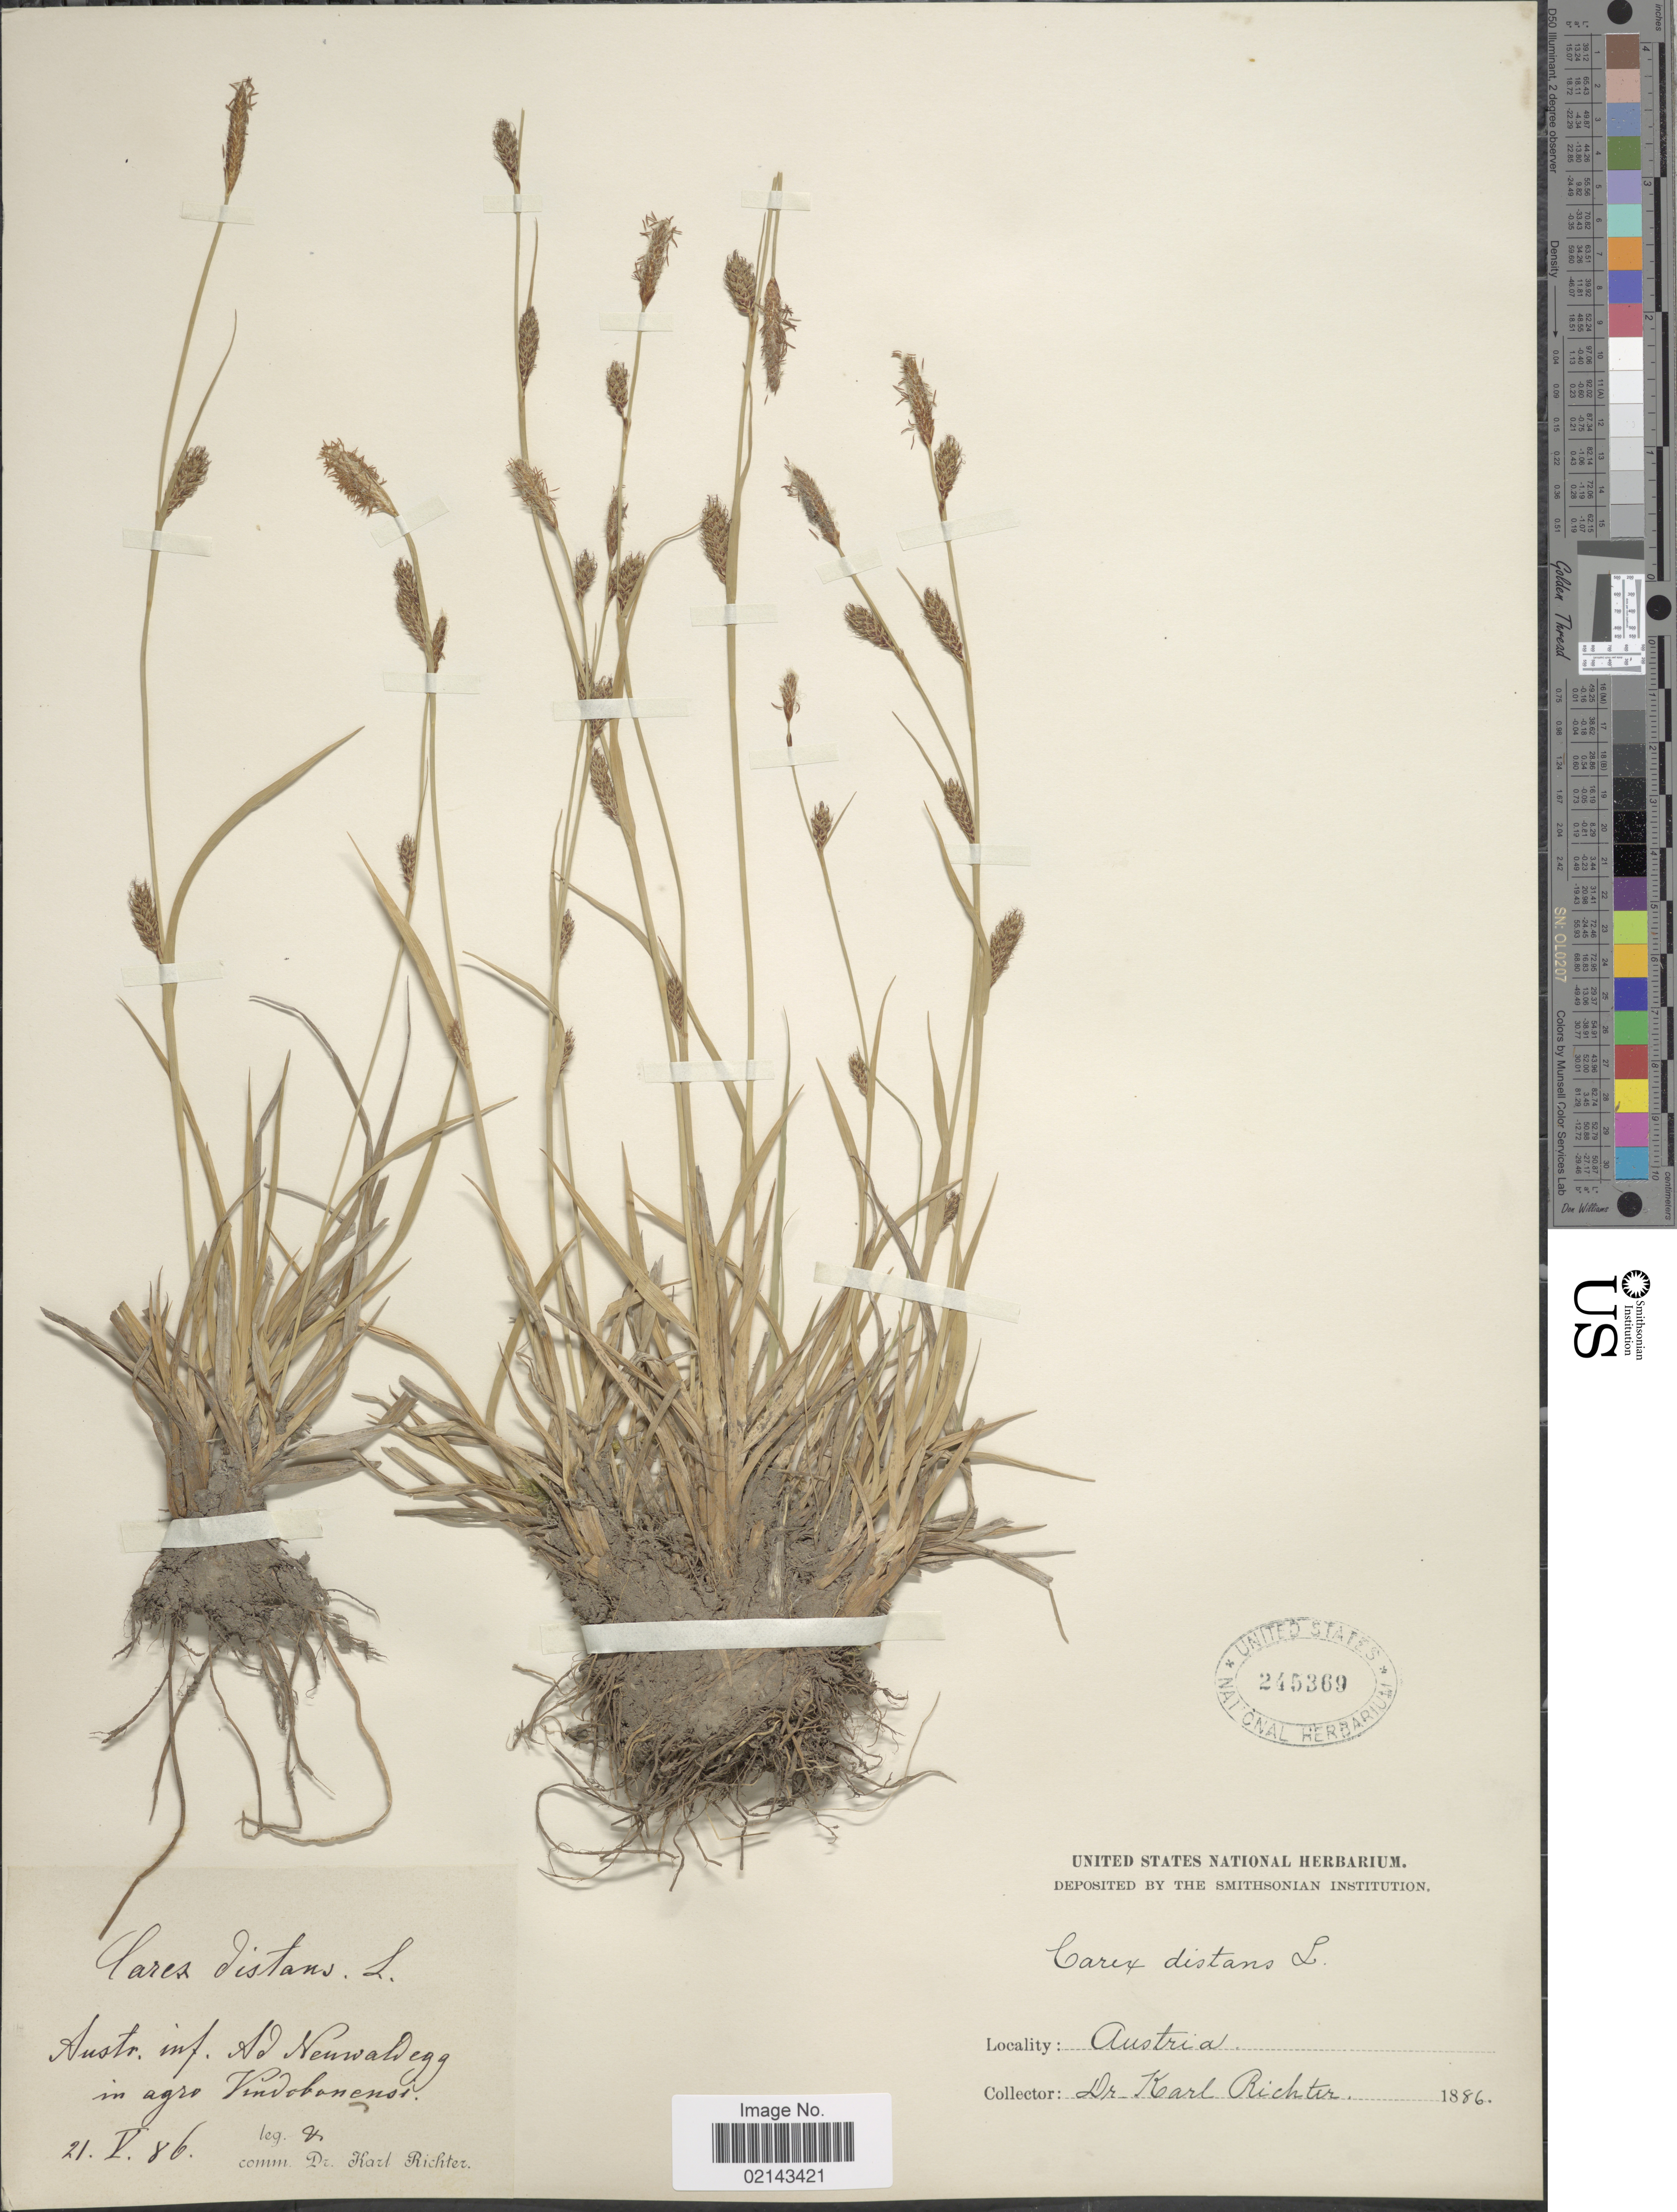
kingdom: Plantae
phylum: Tracheophyta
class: Liliopsida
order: Poales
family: Cyperaceae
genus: Carex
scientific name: Carex distans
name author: L.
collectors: K. Richter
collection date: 1886-05-21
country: Austria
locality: Austr. inf. Ad Neuwaldegg in agro Vindobanensi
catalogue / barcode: US 245369